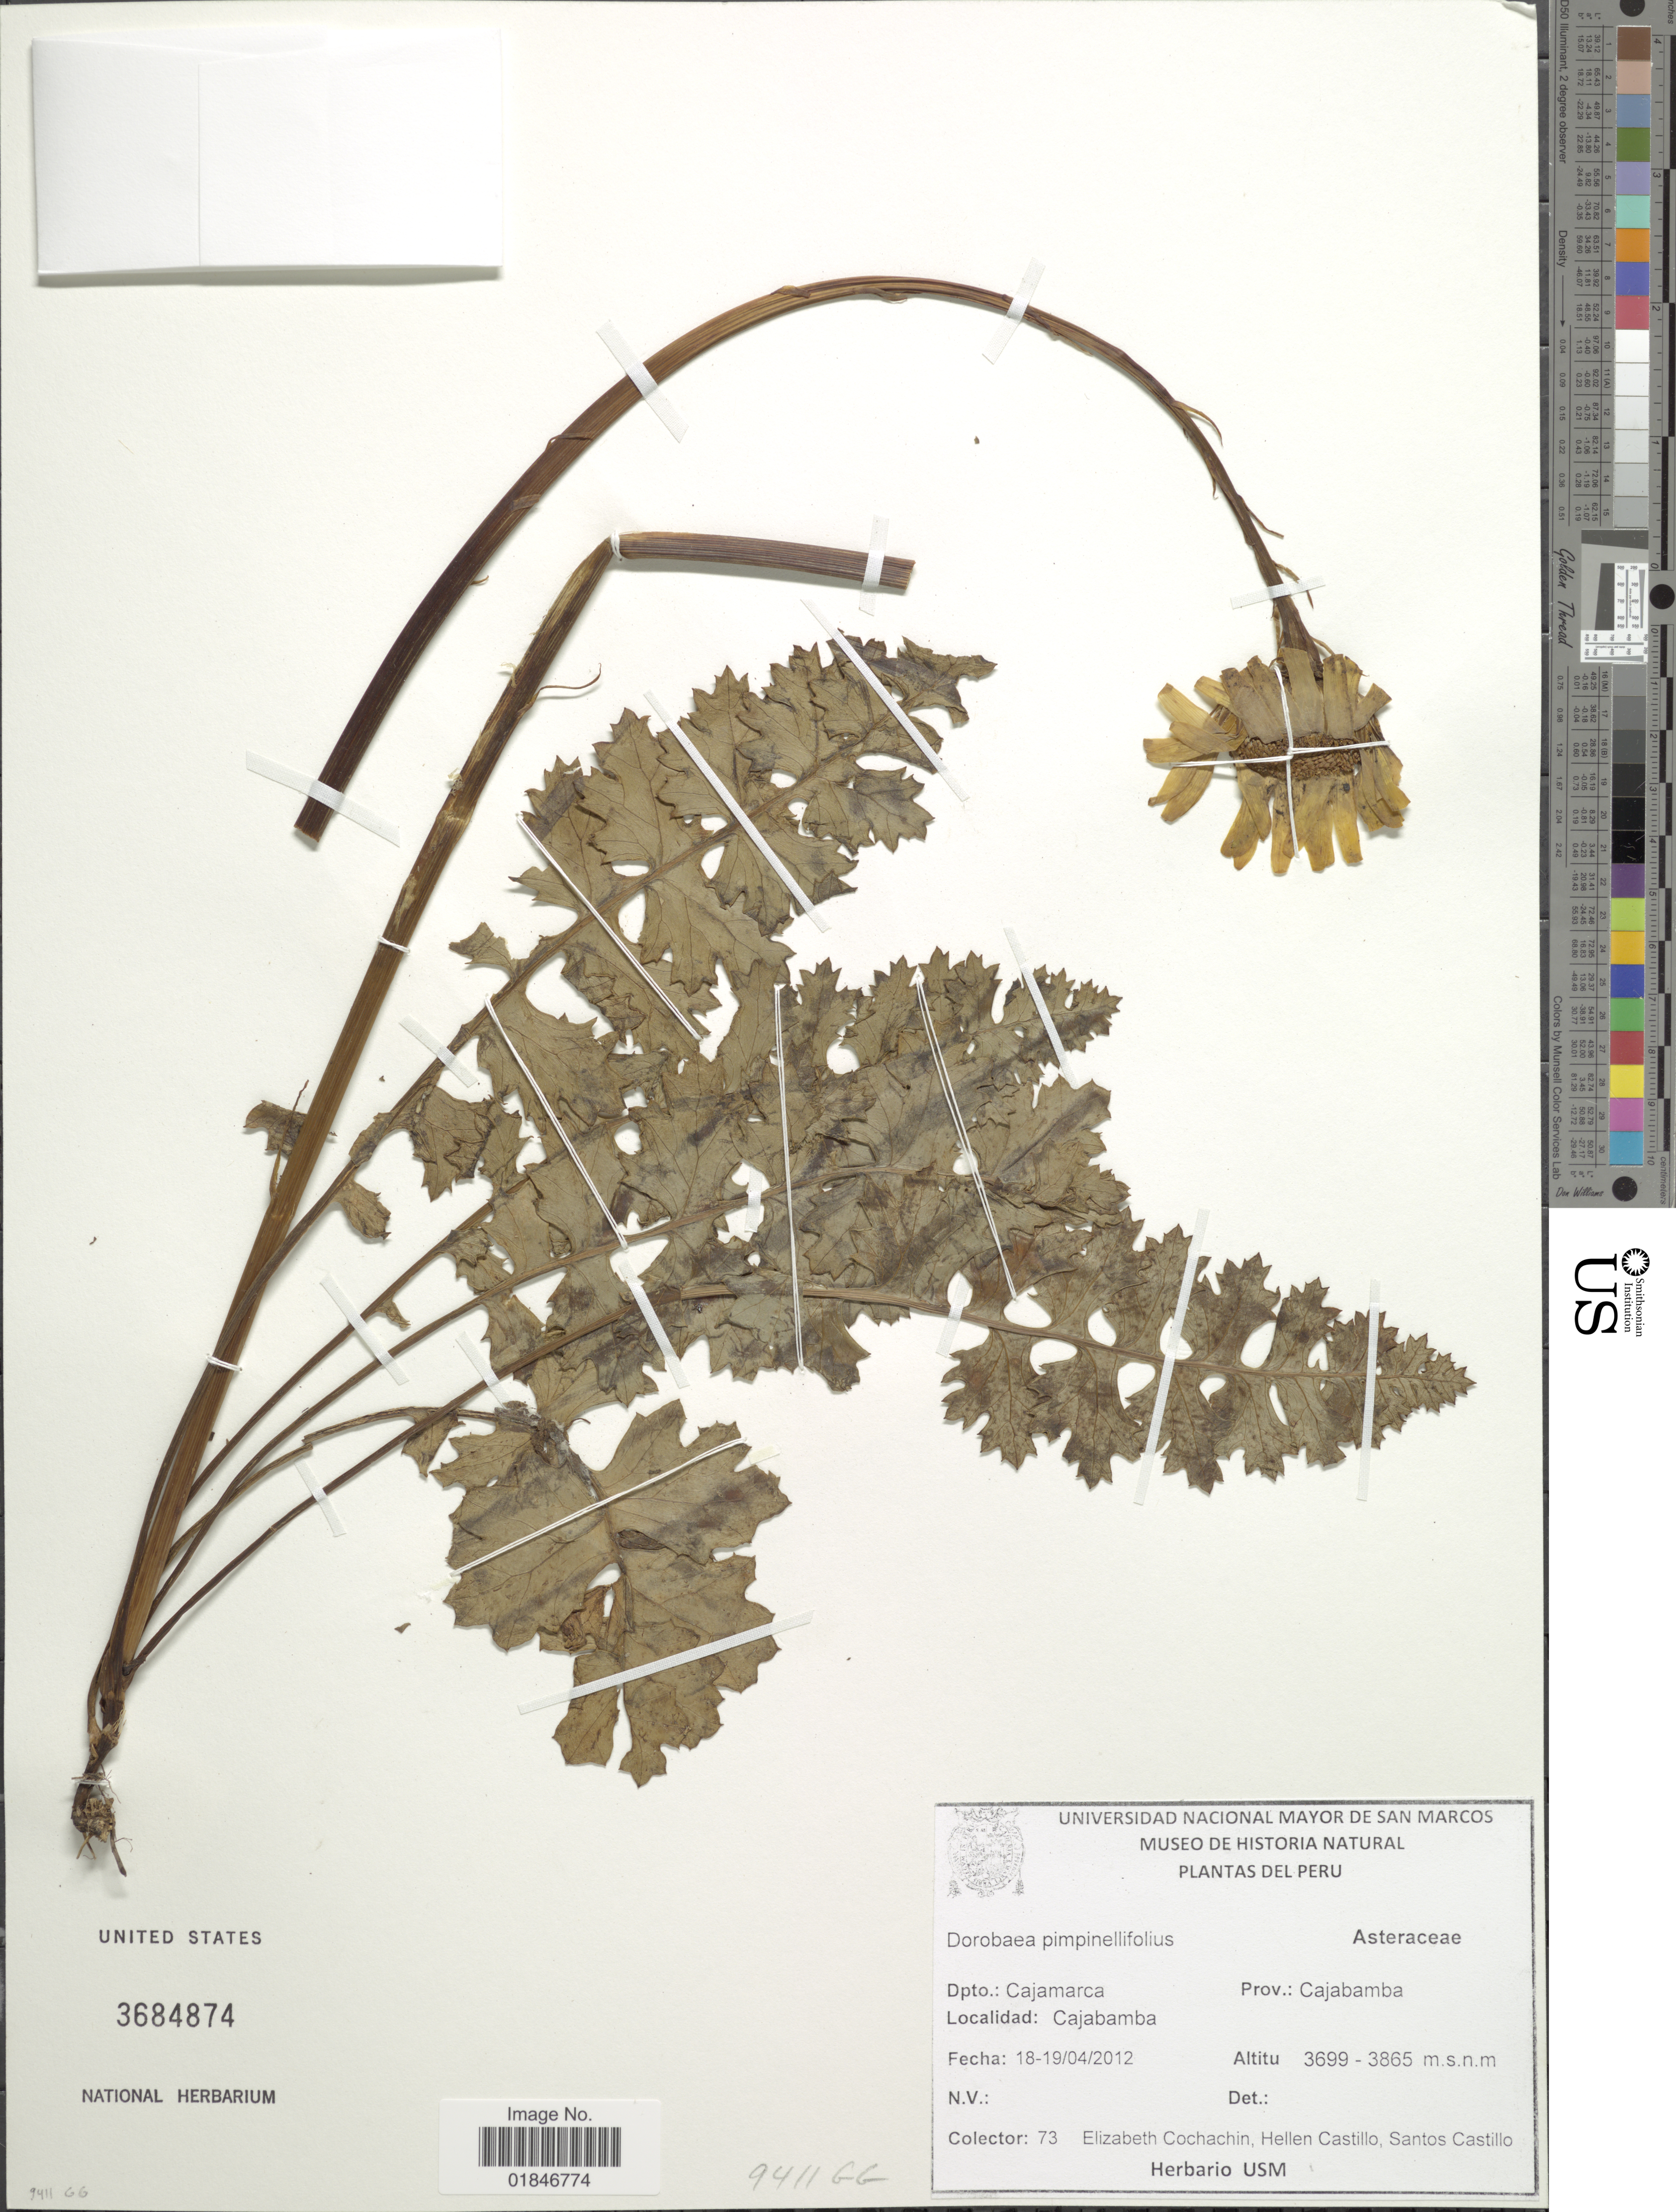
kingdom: Plantae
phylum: Tracheophyta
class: Magnoliopsida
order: Asterales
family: Asteraceae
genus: Dorobaea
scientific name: Dorobaea pimpinellifolia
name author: (Kunth) B. Nord.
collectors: E. Cochachin Guerrero, H. Castillo & S. Castillo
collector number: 73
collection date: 2012-04-18/2012-04-19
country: Peru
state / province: Cajamarca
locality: Dpto.: Cajamarca, Cajabamba. Prov.: Cajabamba.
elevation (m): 3699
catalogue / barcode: US 3684874